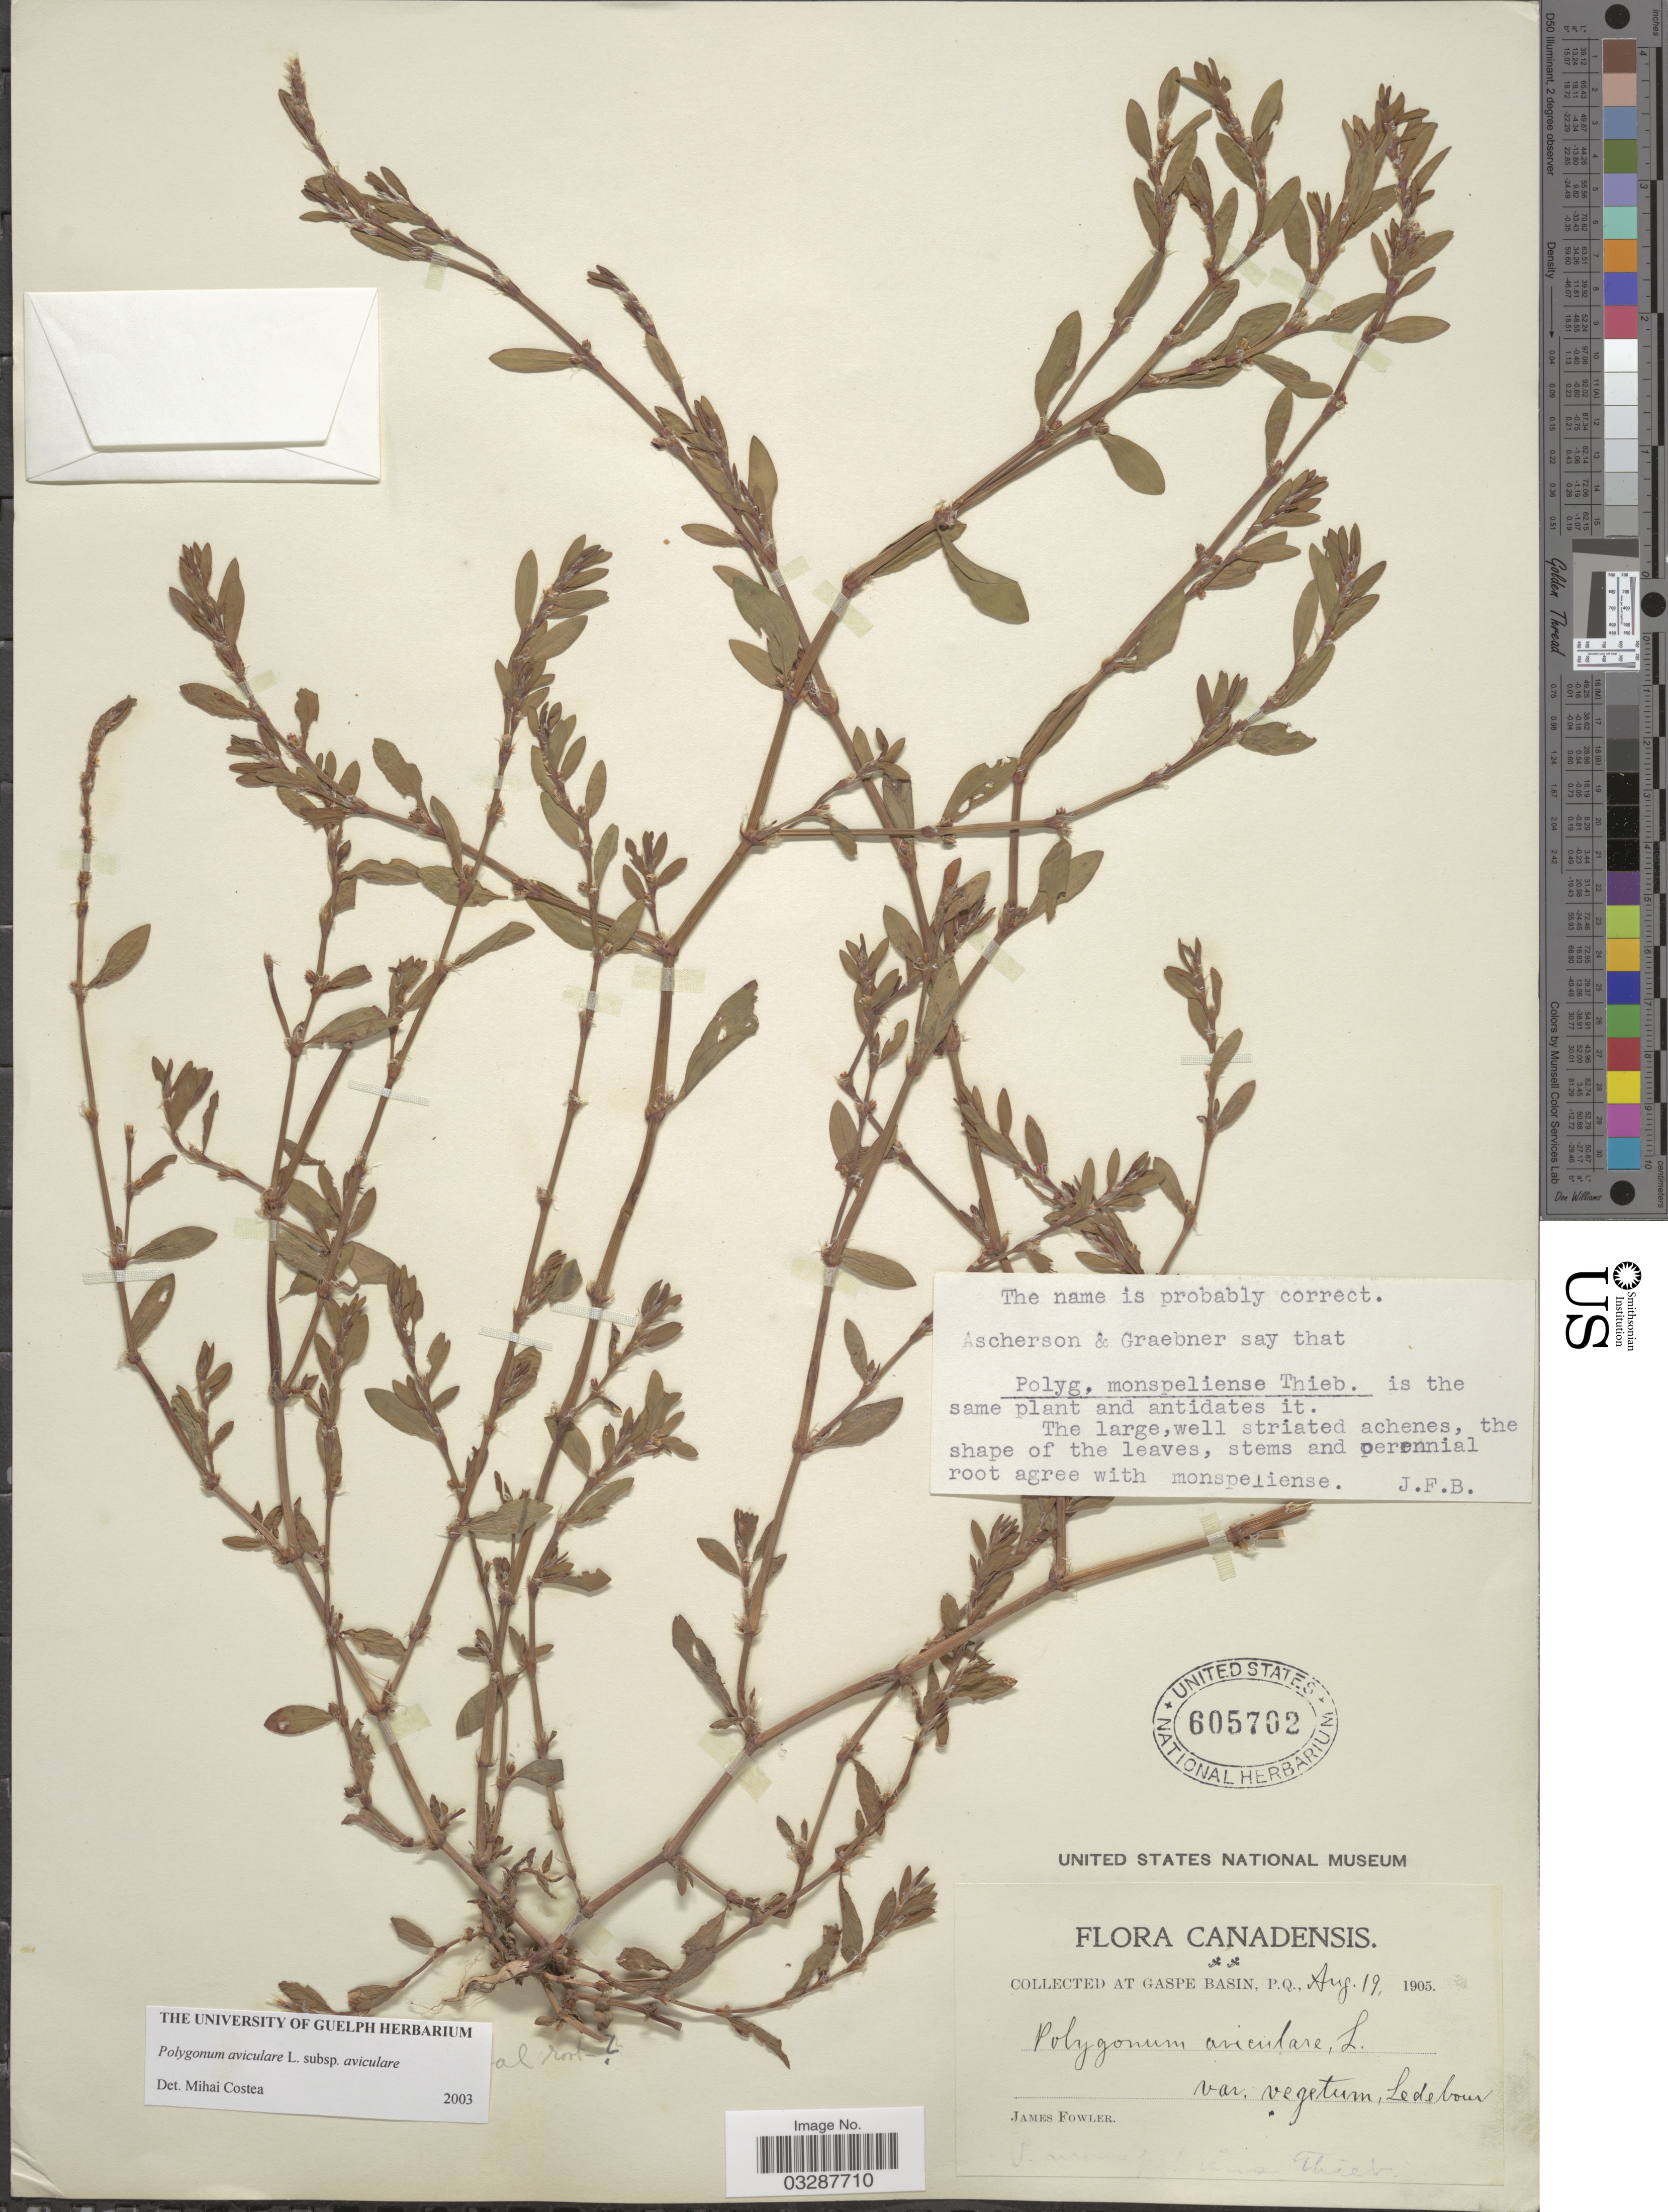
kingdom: Plantae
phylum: Tracheophyta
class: Magnoliopsida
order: Caryophyllales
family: Polygonaceae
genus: Polygonum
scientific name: Polygonum aviculare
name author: L.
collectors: J. P. Fowler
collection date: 1905-08-19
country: Canada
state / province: Quebec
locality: Collected at Gaspe Basin, P.Q.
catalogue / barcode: US 605702